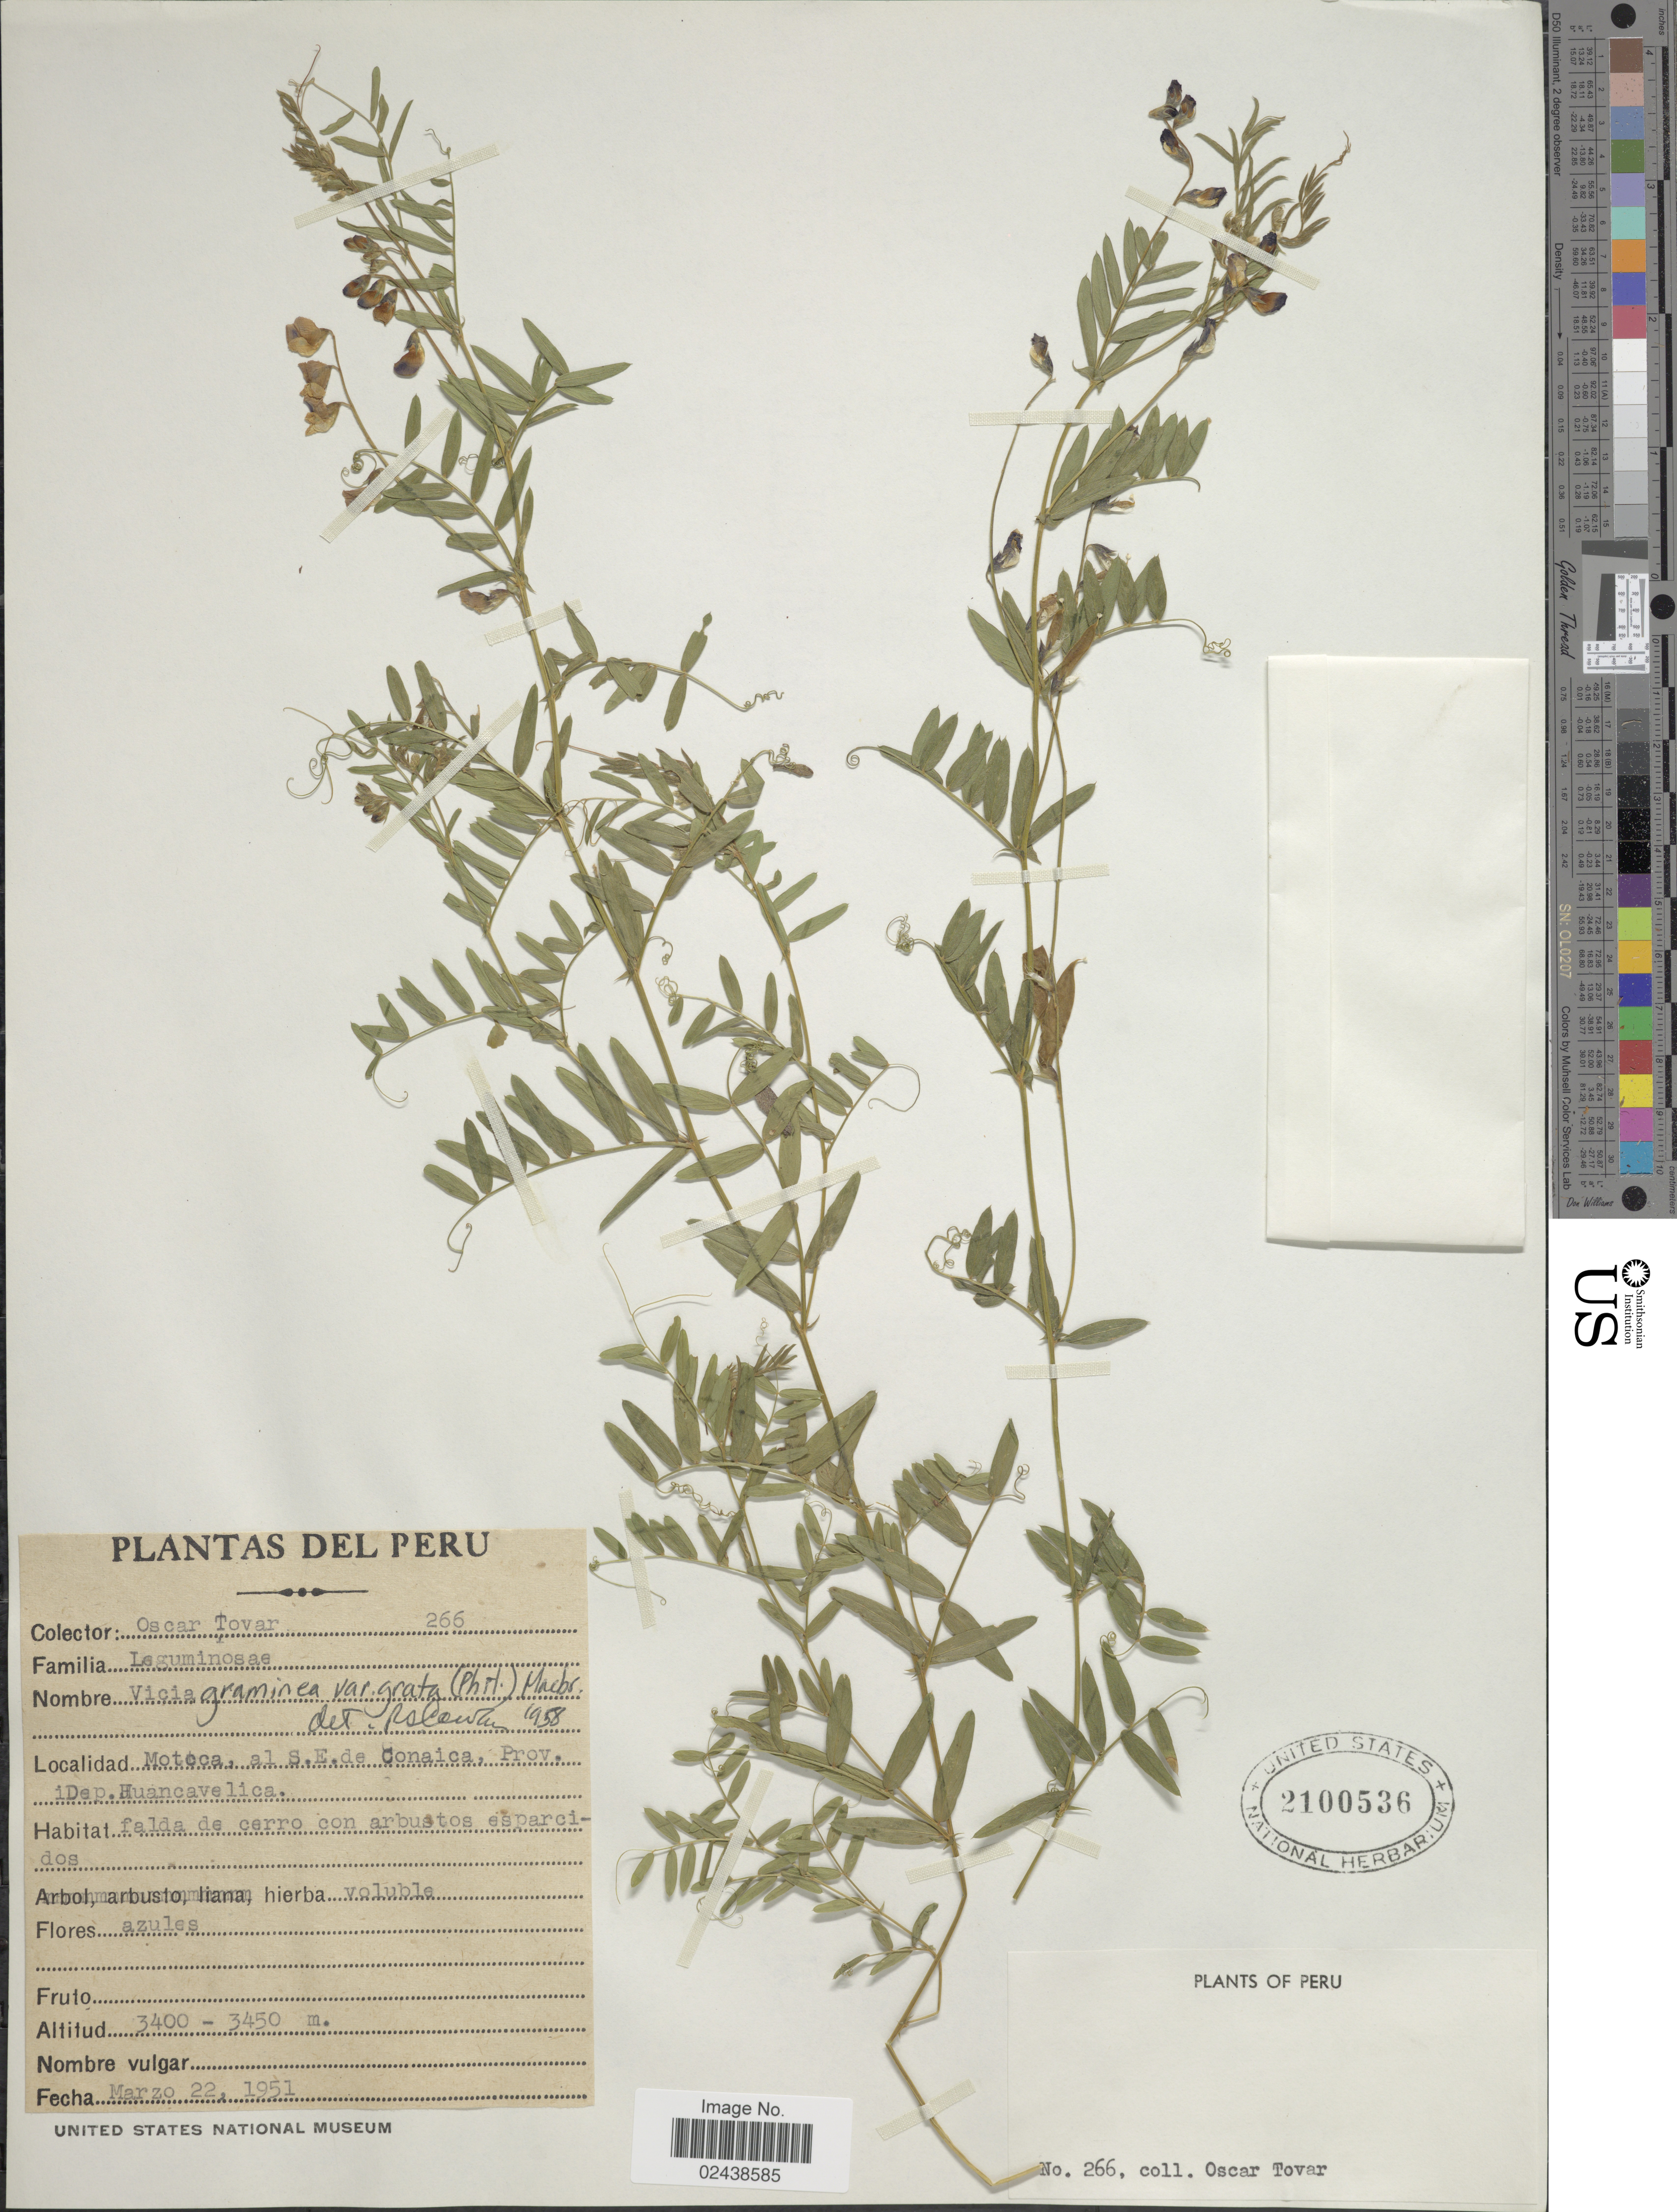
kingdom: Plantae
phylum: Tracheophyta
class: Magnoliopsida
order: Fabales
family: Fabaceae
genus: Vicia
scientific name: Vicia graminea var. grata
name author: (Phil.) J.F. Macbr.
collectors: Ó. Tovar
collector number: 266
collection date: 1951-03-22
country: Peru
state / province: Huancavelica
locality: Motcca, al S.E. de Conaica, Prov. i Dep. Huancavelica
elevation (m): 3400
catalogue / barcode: US 2100536